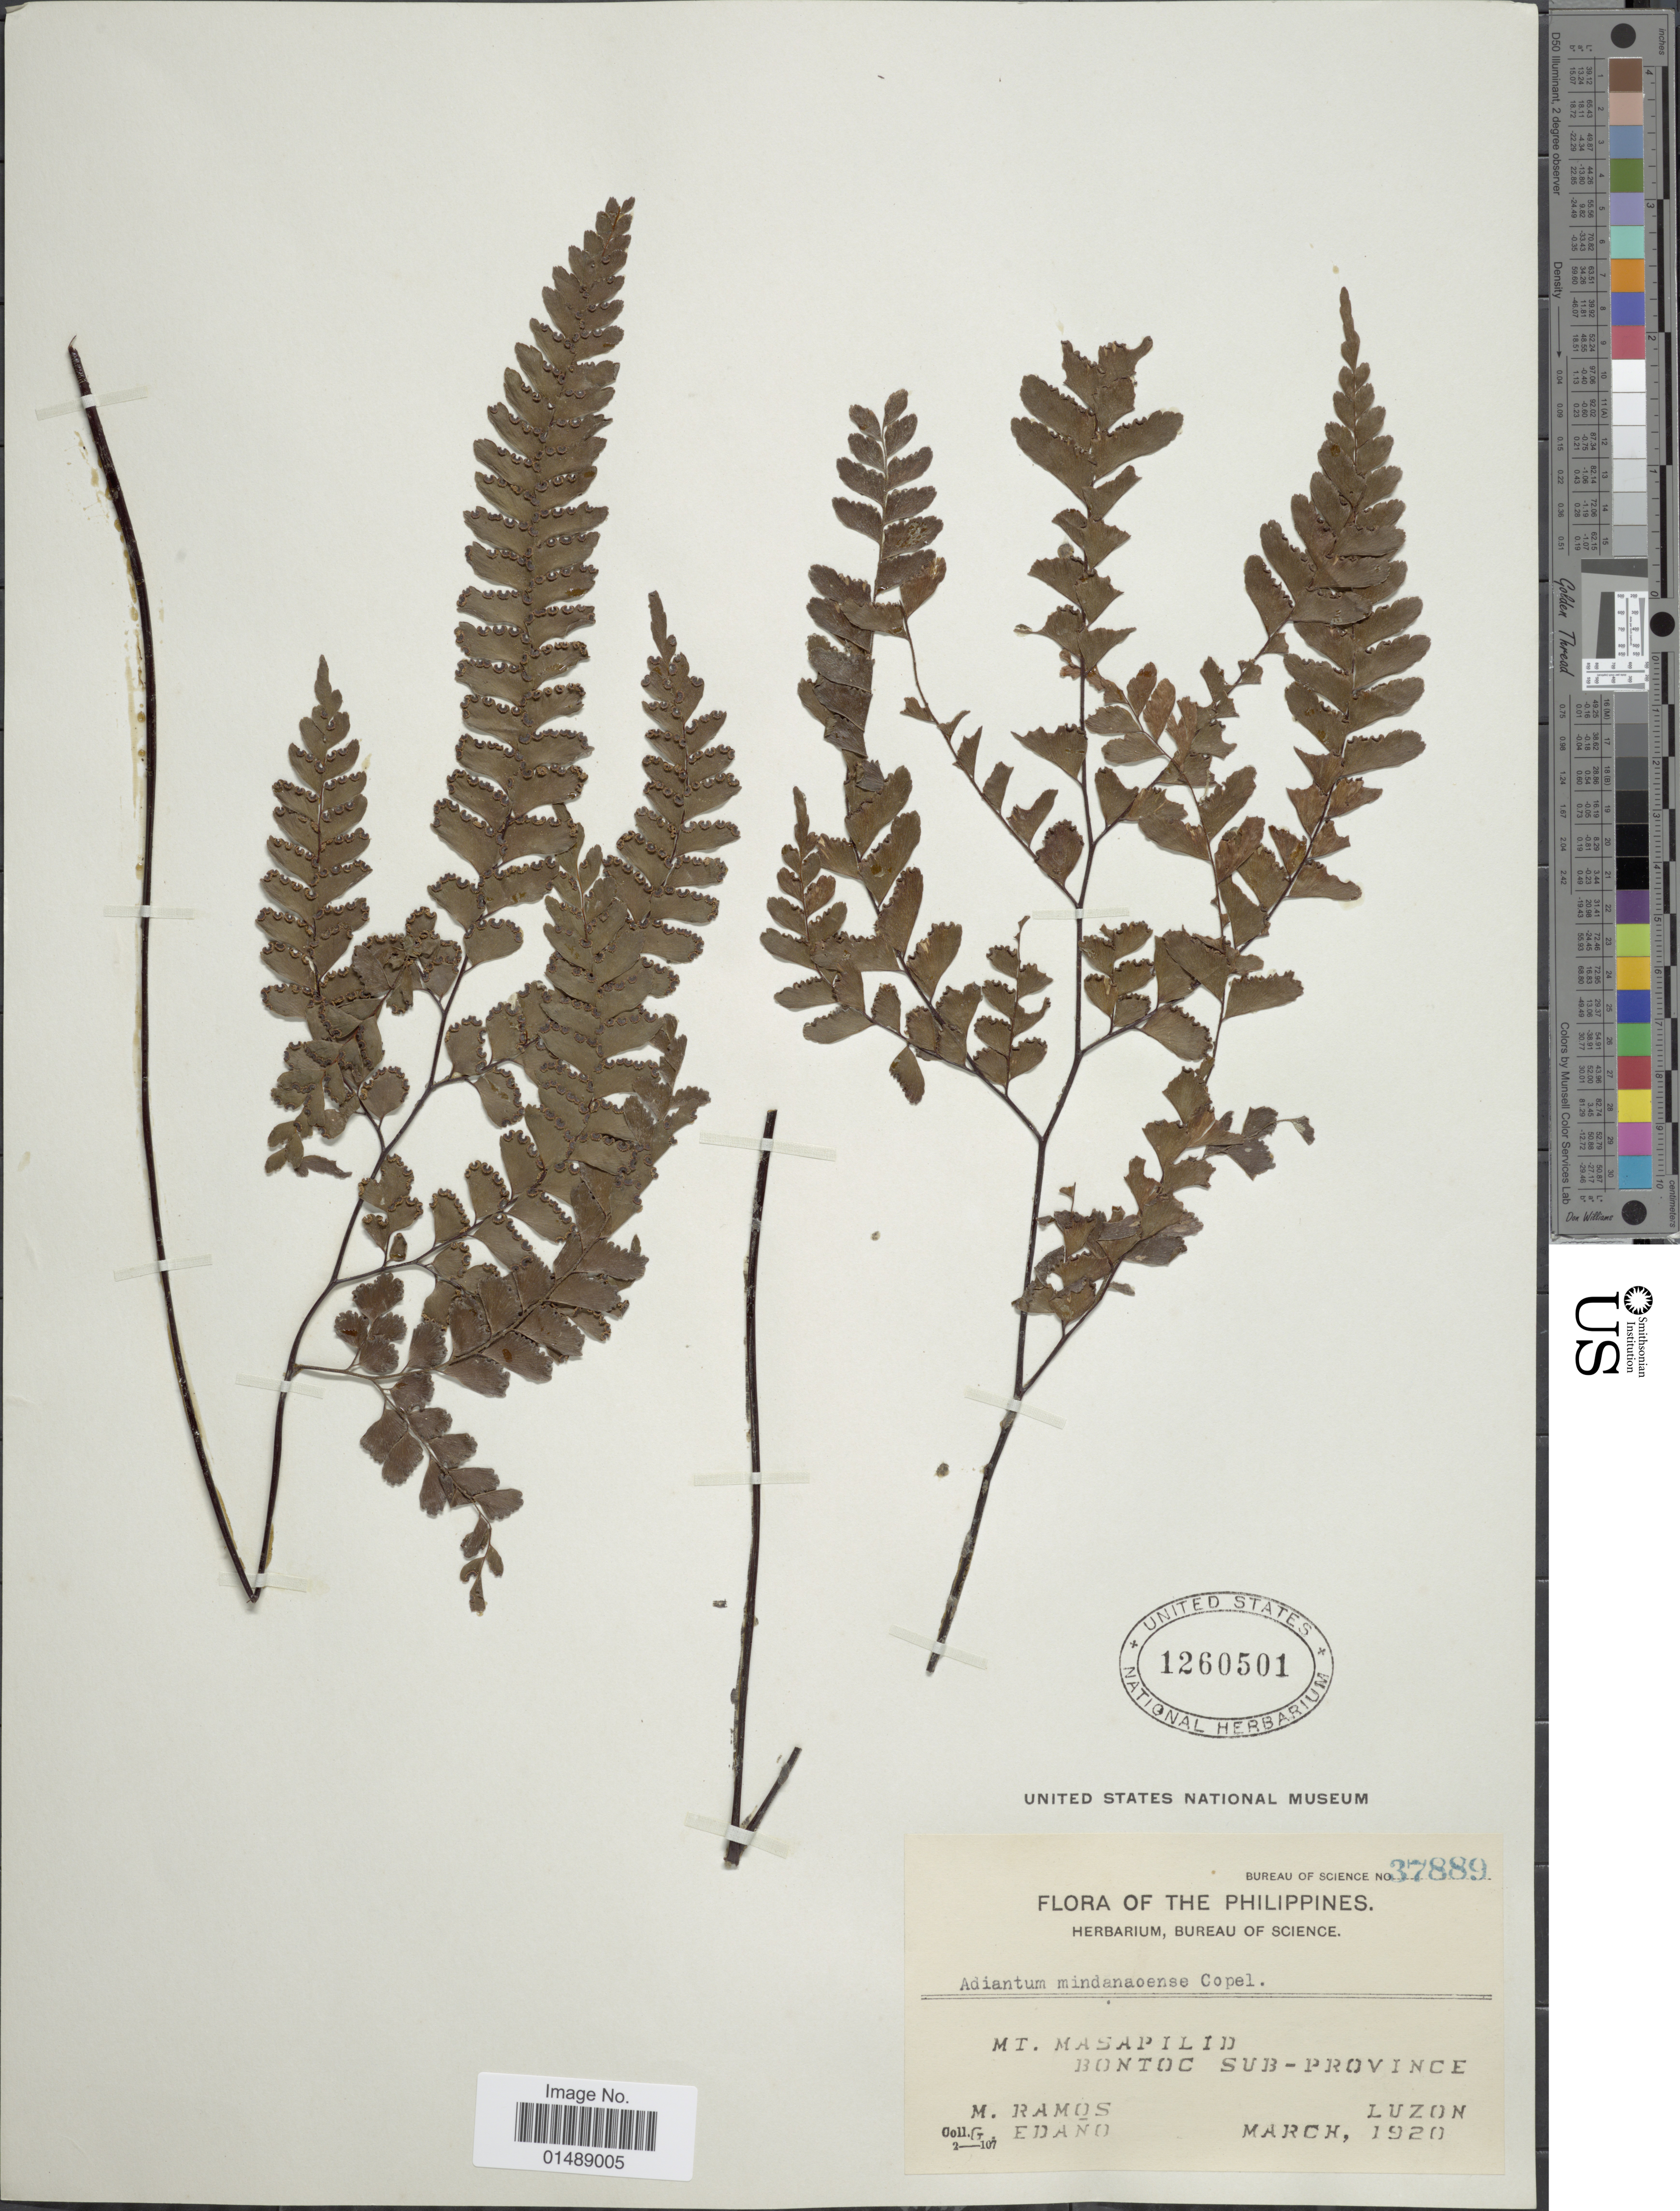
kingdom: Plantae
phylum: Tracheophyta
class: Polypodiopsida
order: Polypodiales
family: Pteridaceae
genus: Adiantum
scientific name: Adiantum mindanaense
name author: Copel.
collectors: M. Ramos & G. Edaño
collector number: Bureau of Science 37889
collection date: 1920-03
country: Philippines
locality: Mt. Masapilid, Bontoc sub-province, Luzon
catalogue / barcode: US 1260501